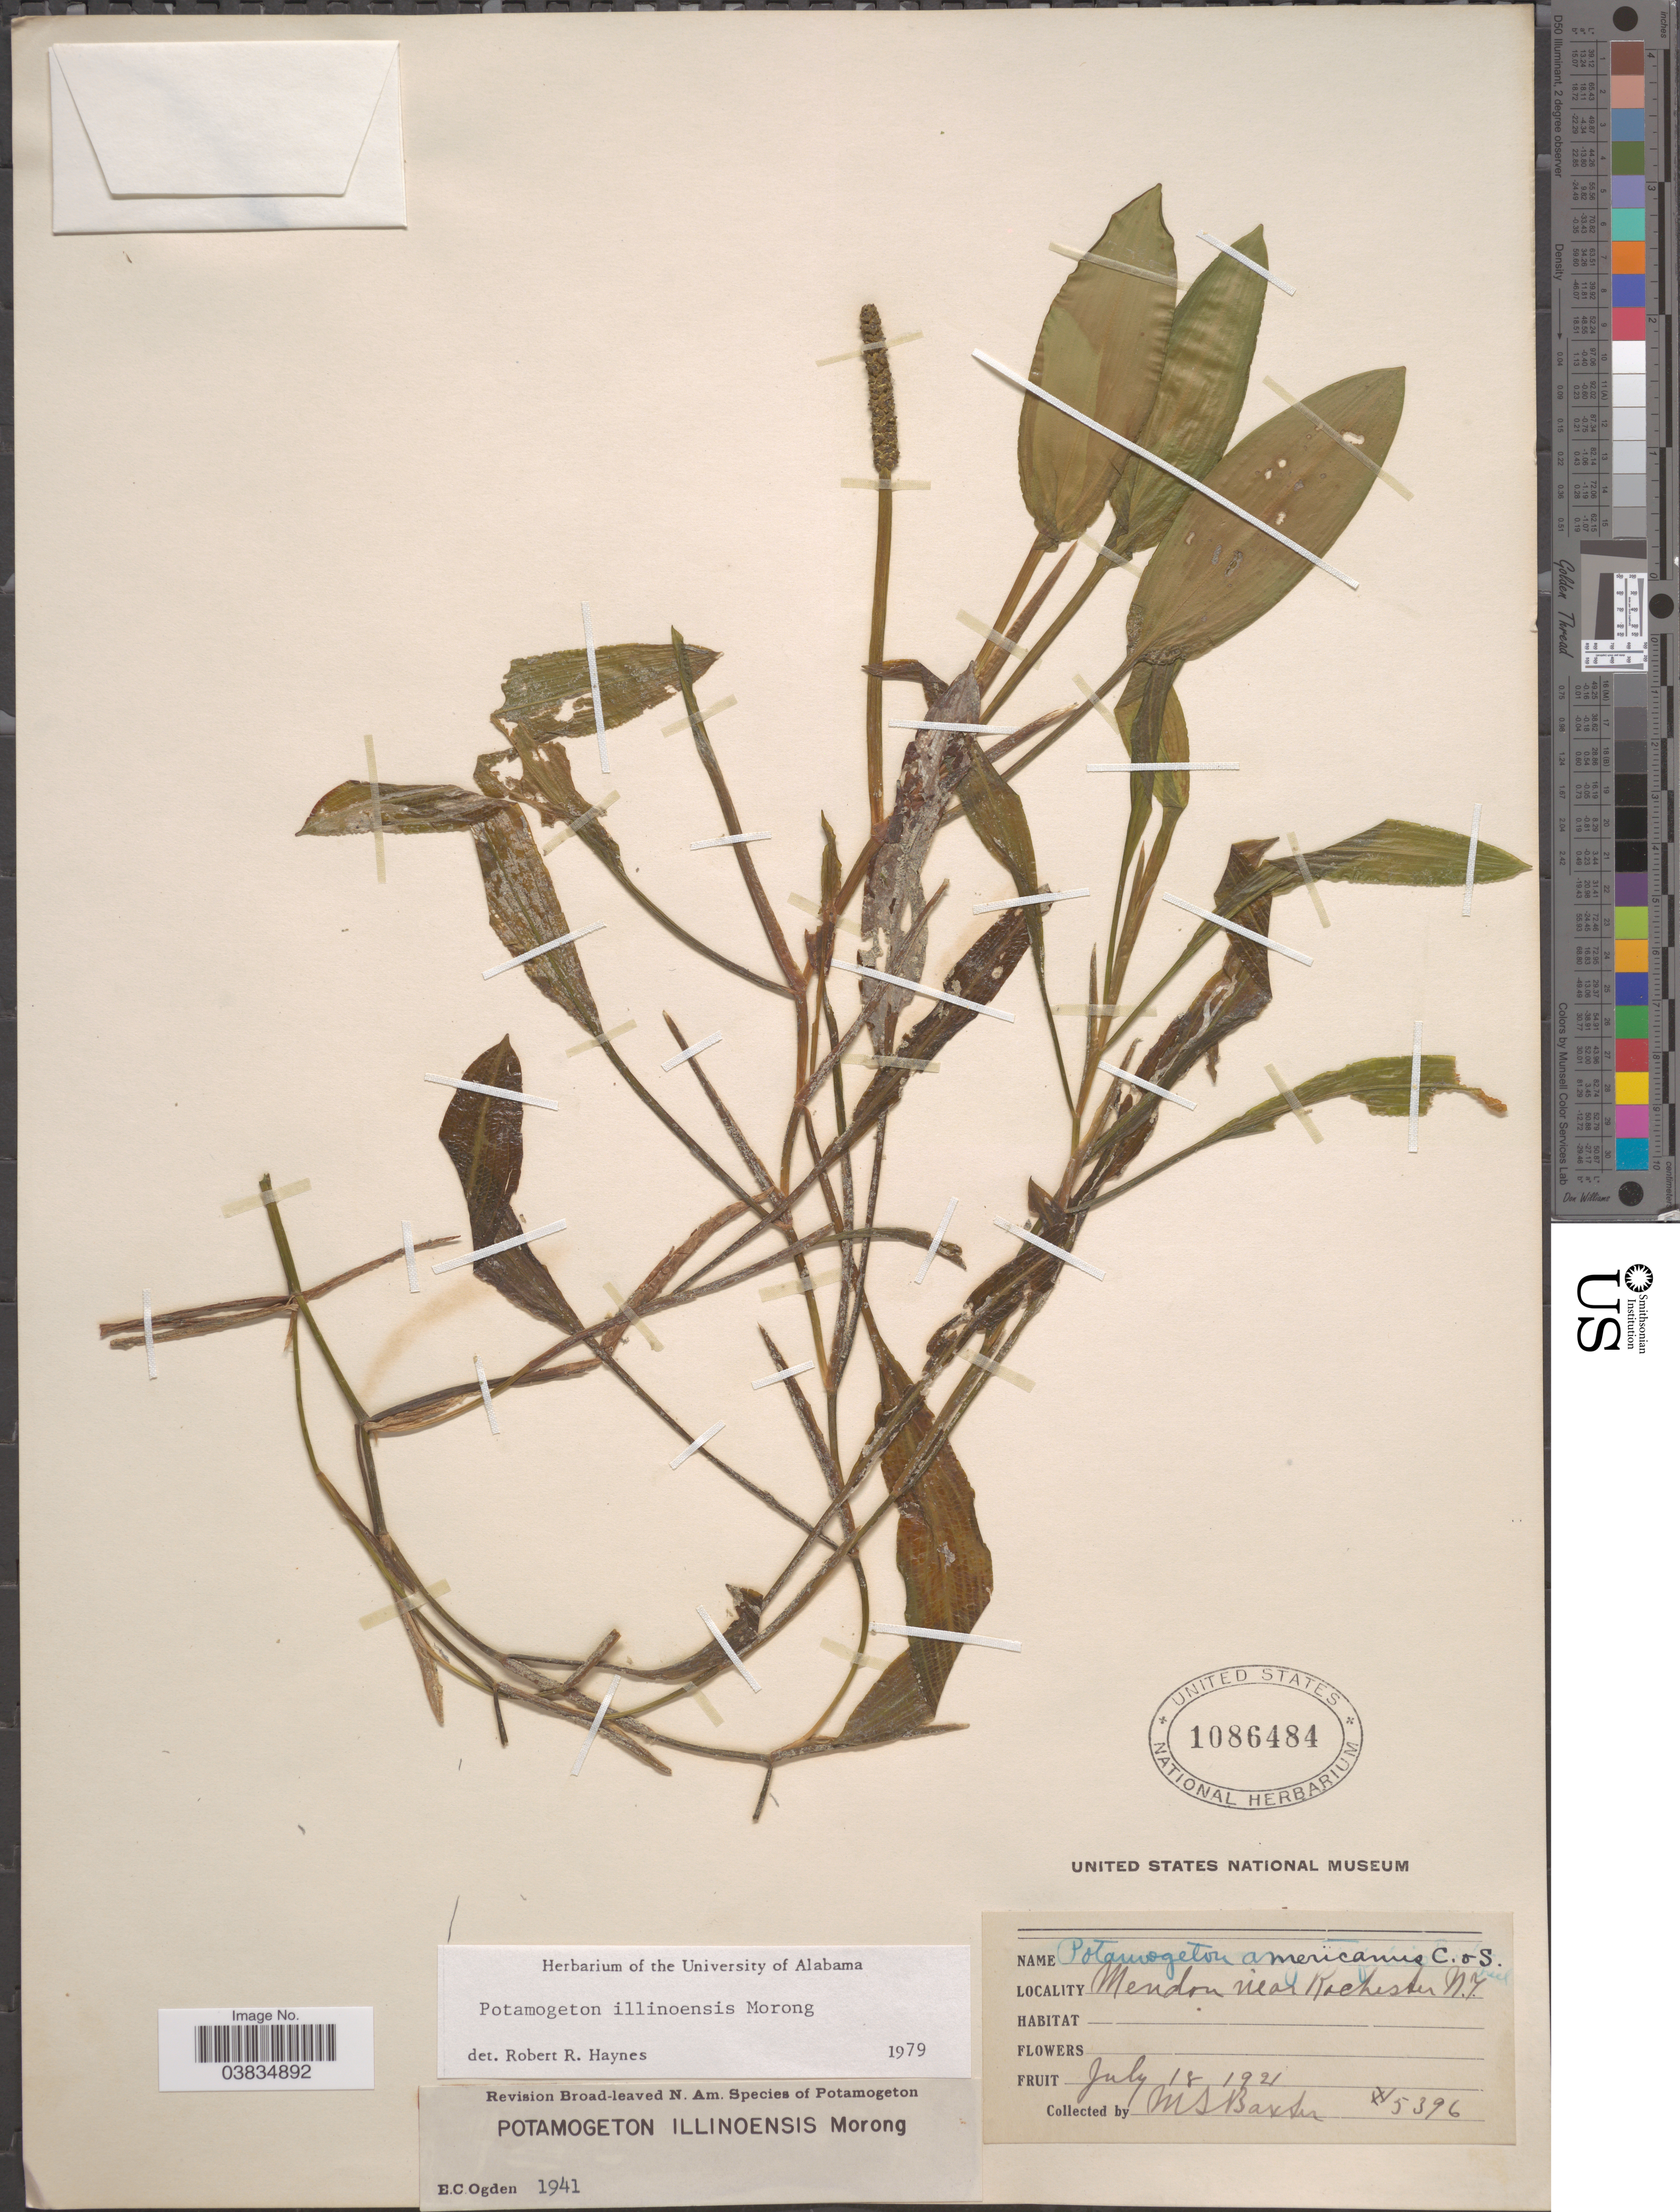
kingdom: Plantae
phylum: Tracheophyta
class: Liliopsida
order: Alismatales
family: Potamogetonaceae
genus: Potamogeton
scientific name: Potamogeton illinoensis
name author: Morong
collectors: M. Baxter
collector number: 5396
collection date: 1921-07-18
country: United States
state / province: New York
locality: Mendon near Rochester.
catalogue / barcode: US 1086484